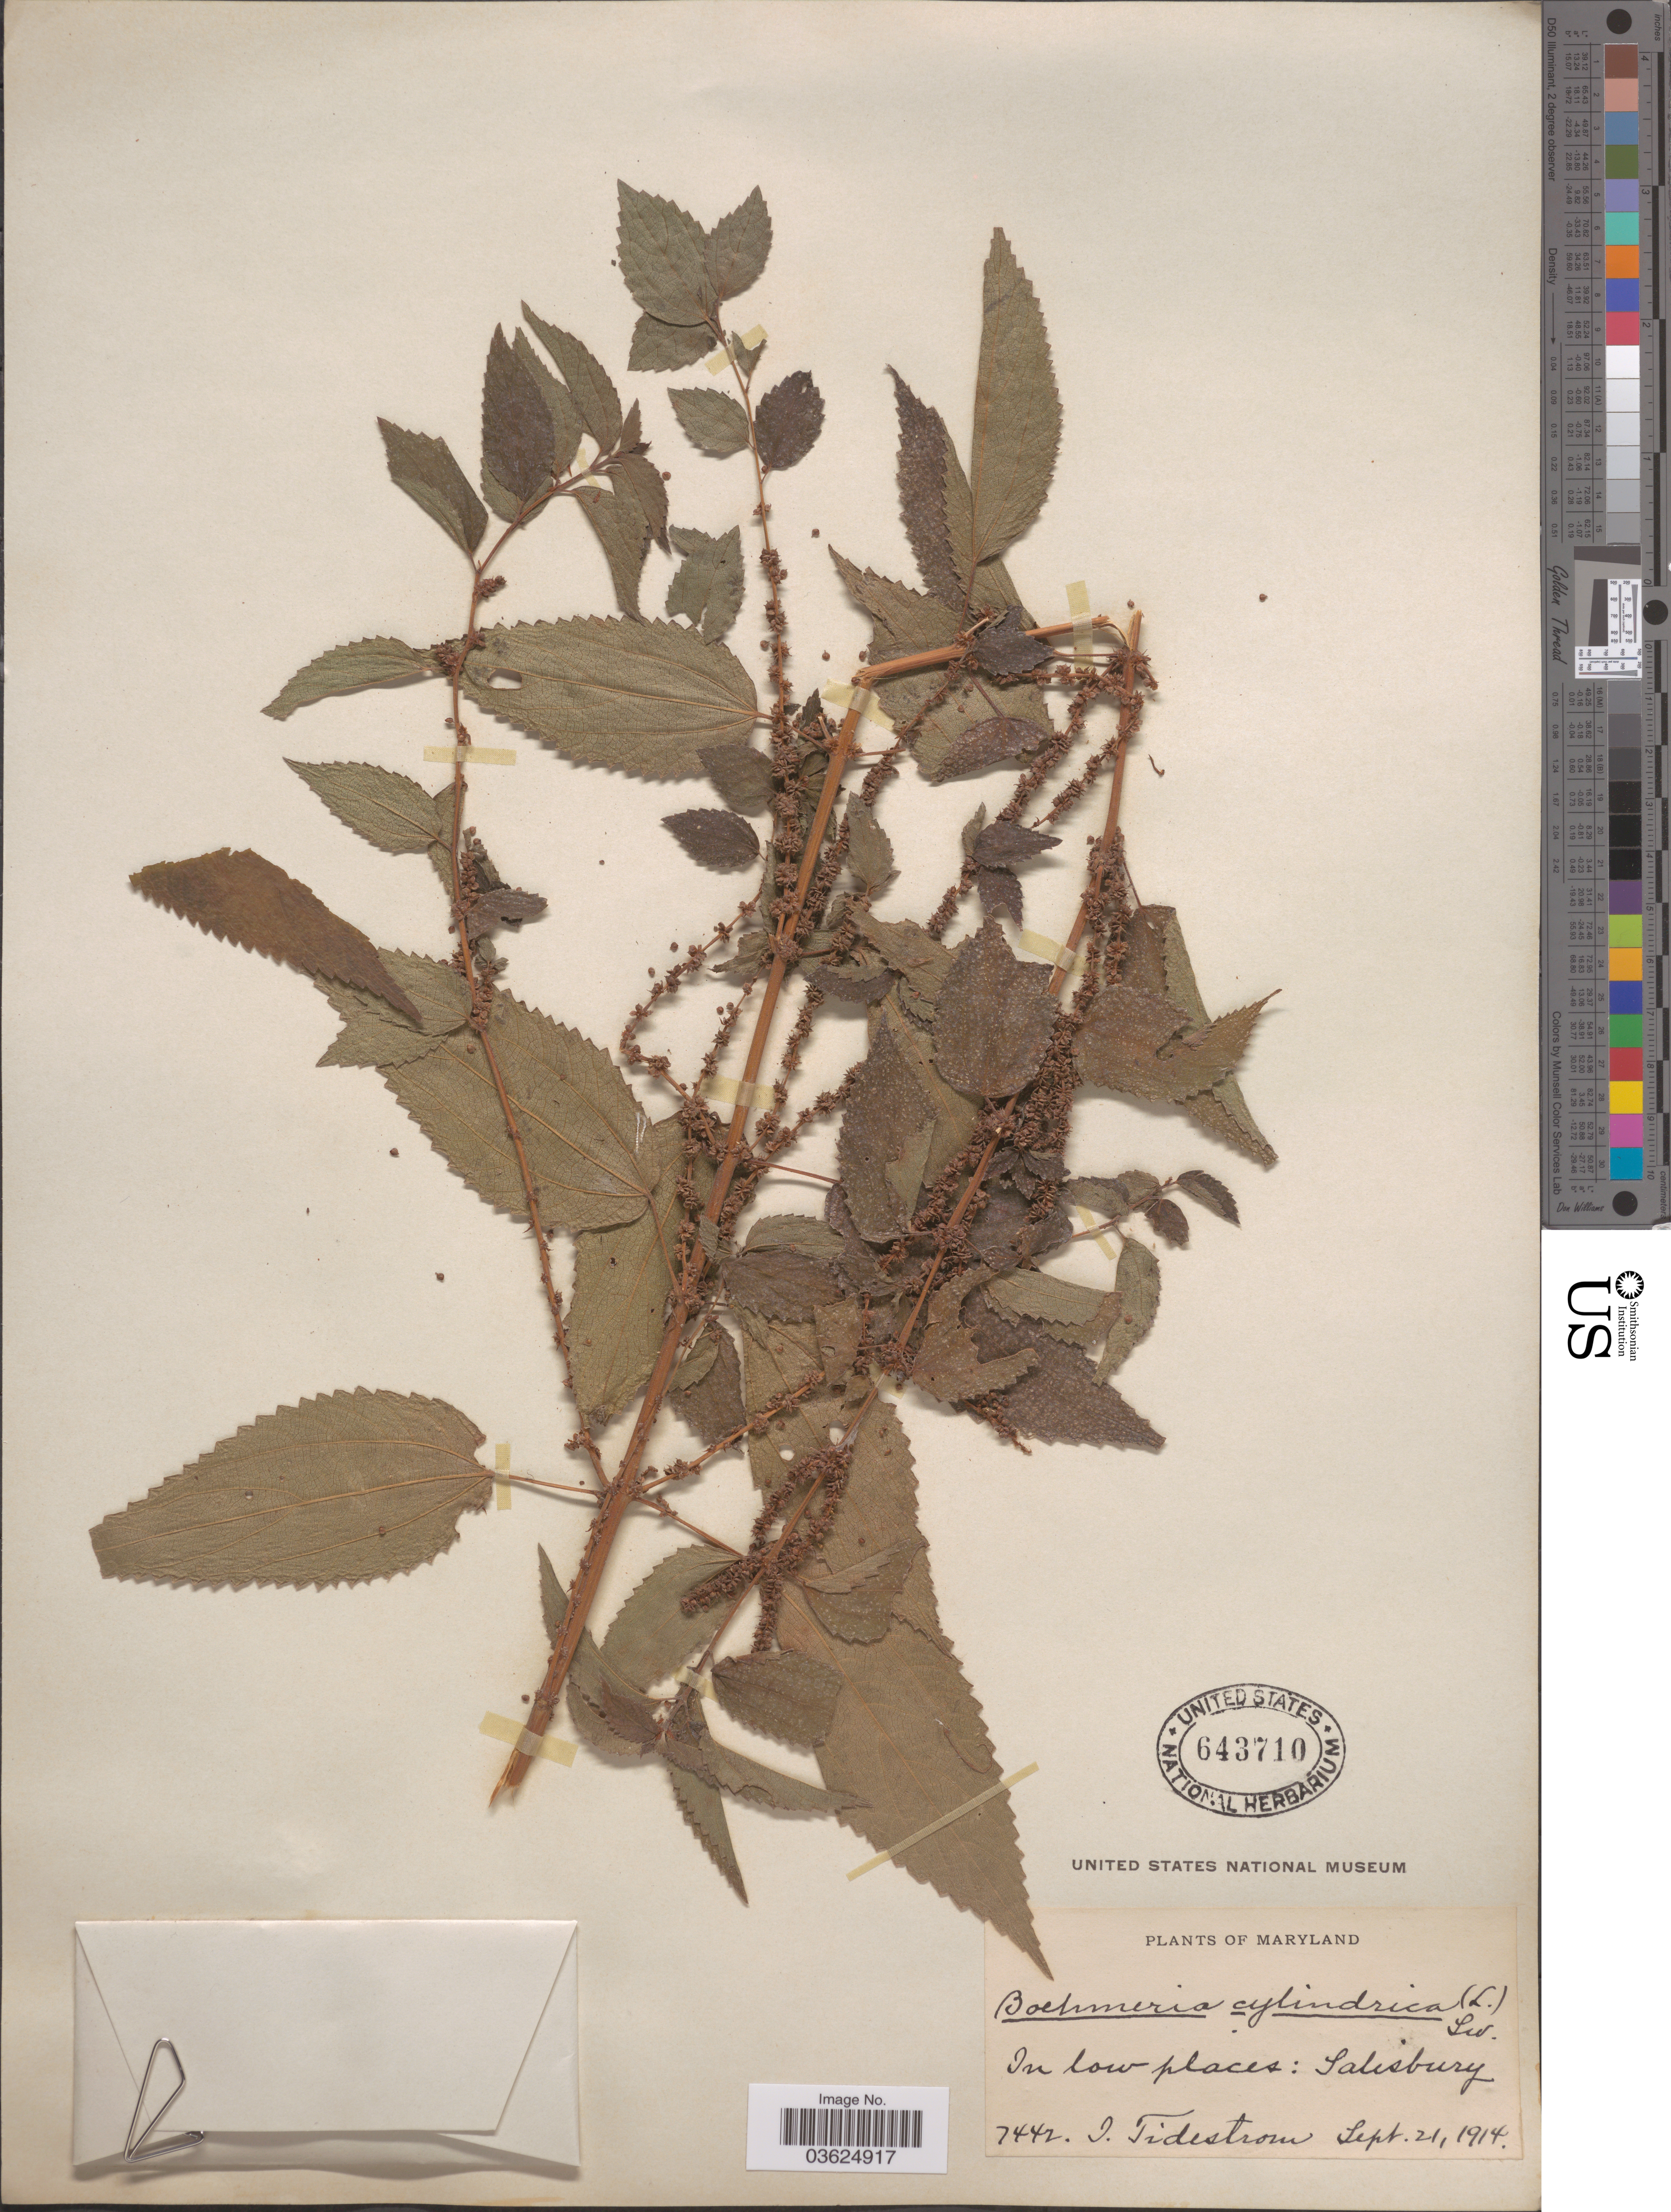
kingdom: Plantae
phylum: Tracheophyta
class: Magnoliopsida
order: Rosales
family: Urticaceae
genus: Boehmeria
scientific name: Boehmeria cylindrica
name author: (L.) Sw.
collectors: I. F. Tidestrom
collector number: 7442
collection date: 1914-09-21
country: United States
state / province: Maryland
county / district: Wicomico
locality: Salisbury.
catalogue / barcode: US 643710